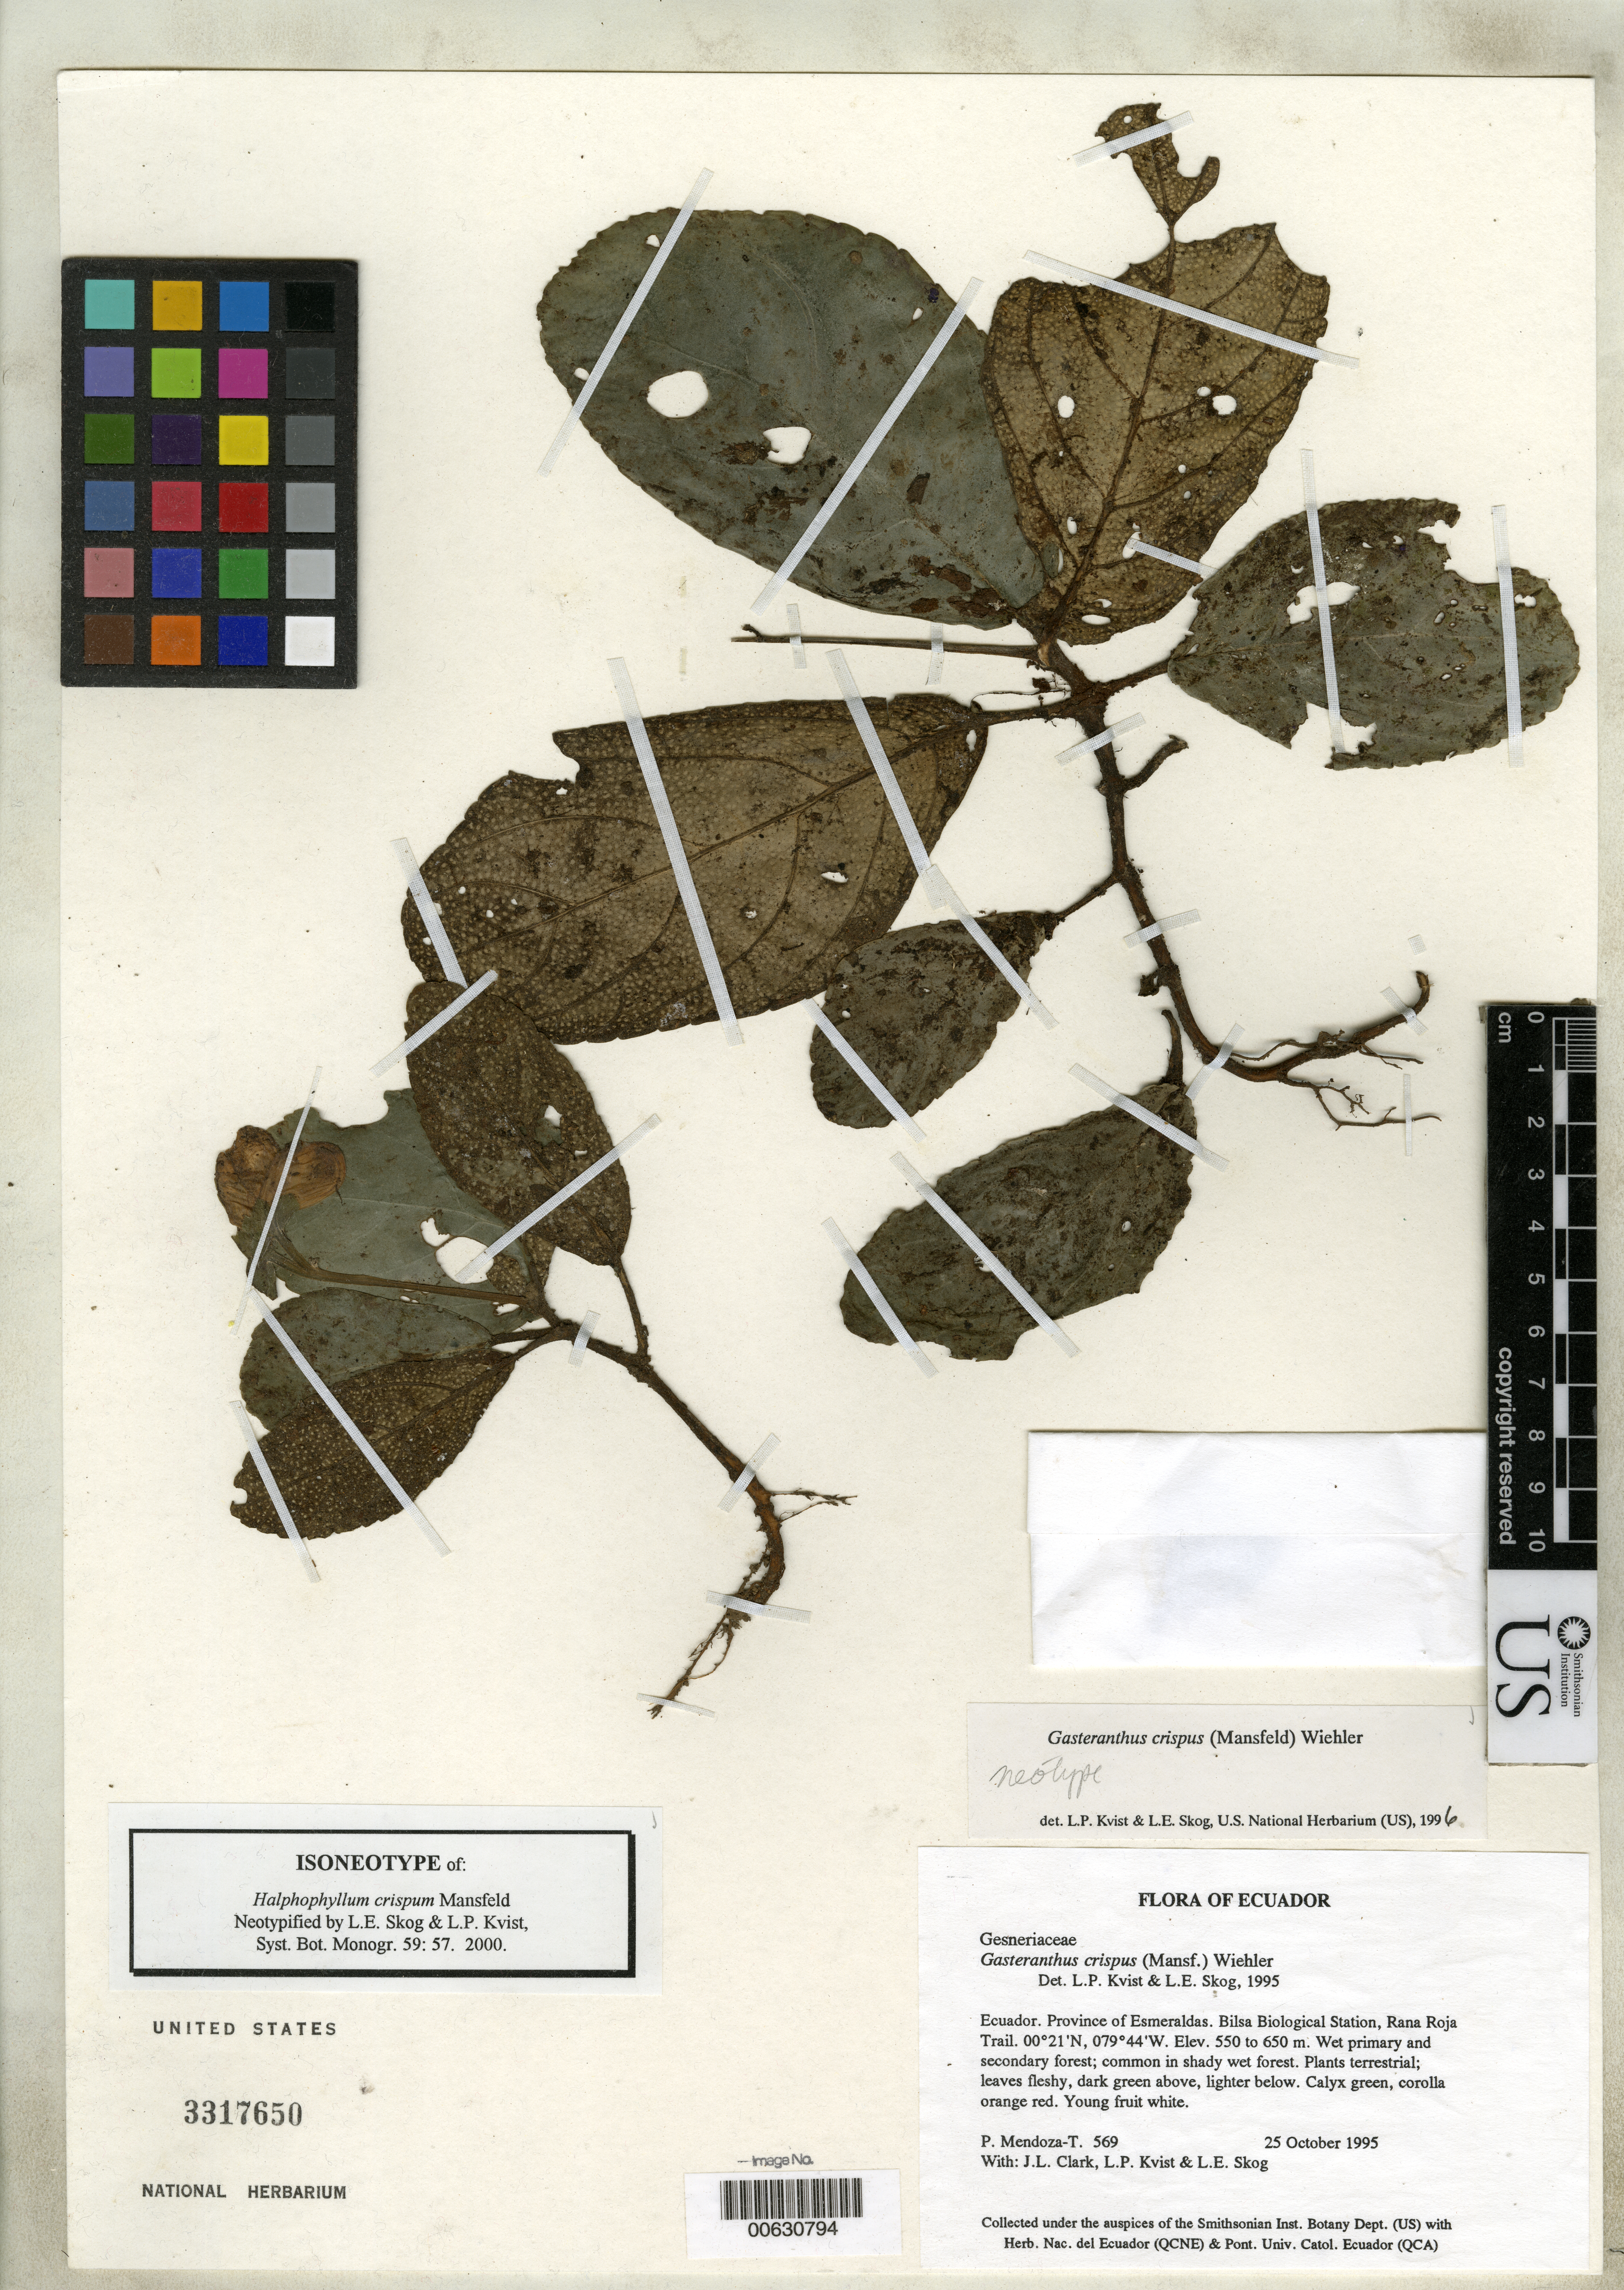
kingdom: Plantae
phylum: Tracheophyta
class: Magnoliopsida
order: Lamiales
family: Gesneriaceae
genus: Halphophyllum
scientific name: Halphophyllum crispum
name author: Mansf.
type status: Isoneotype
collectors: P. Mendoza-T., J. L. Clark, L. P. Kvist & L. E. Skog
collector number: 569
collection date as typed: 25 Oct 1995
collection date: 1995-10-25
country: Ecuador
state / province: Esmeraldas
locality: Bilsa Biological Station, Rana Roja Trail.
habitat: Wet primary and secondary forest.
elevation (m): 550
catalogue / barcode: US 3317650